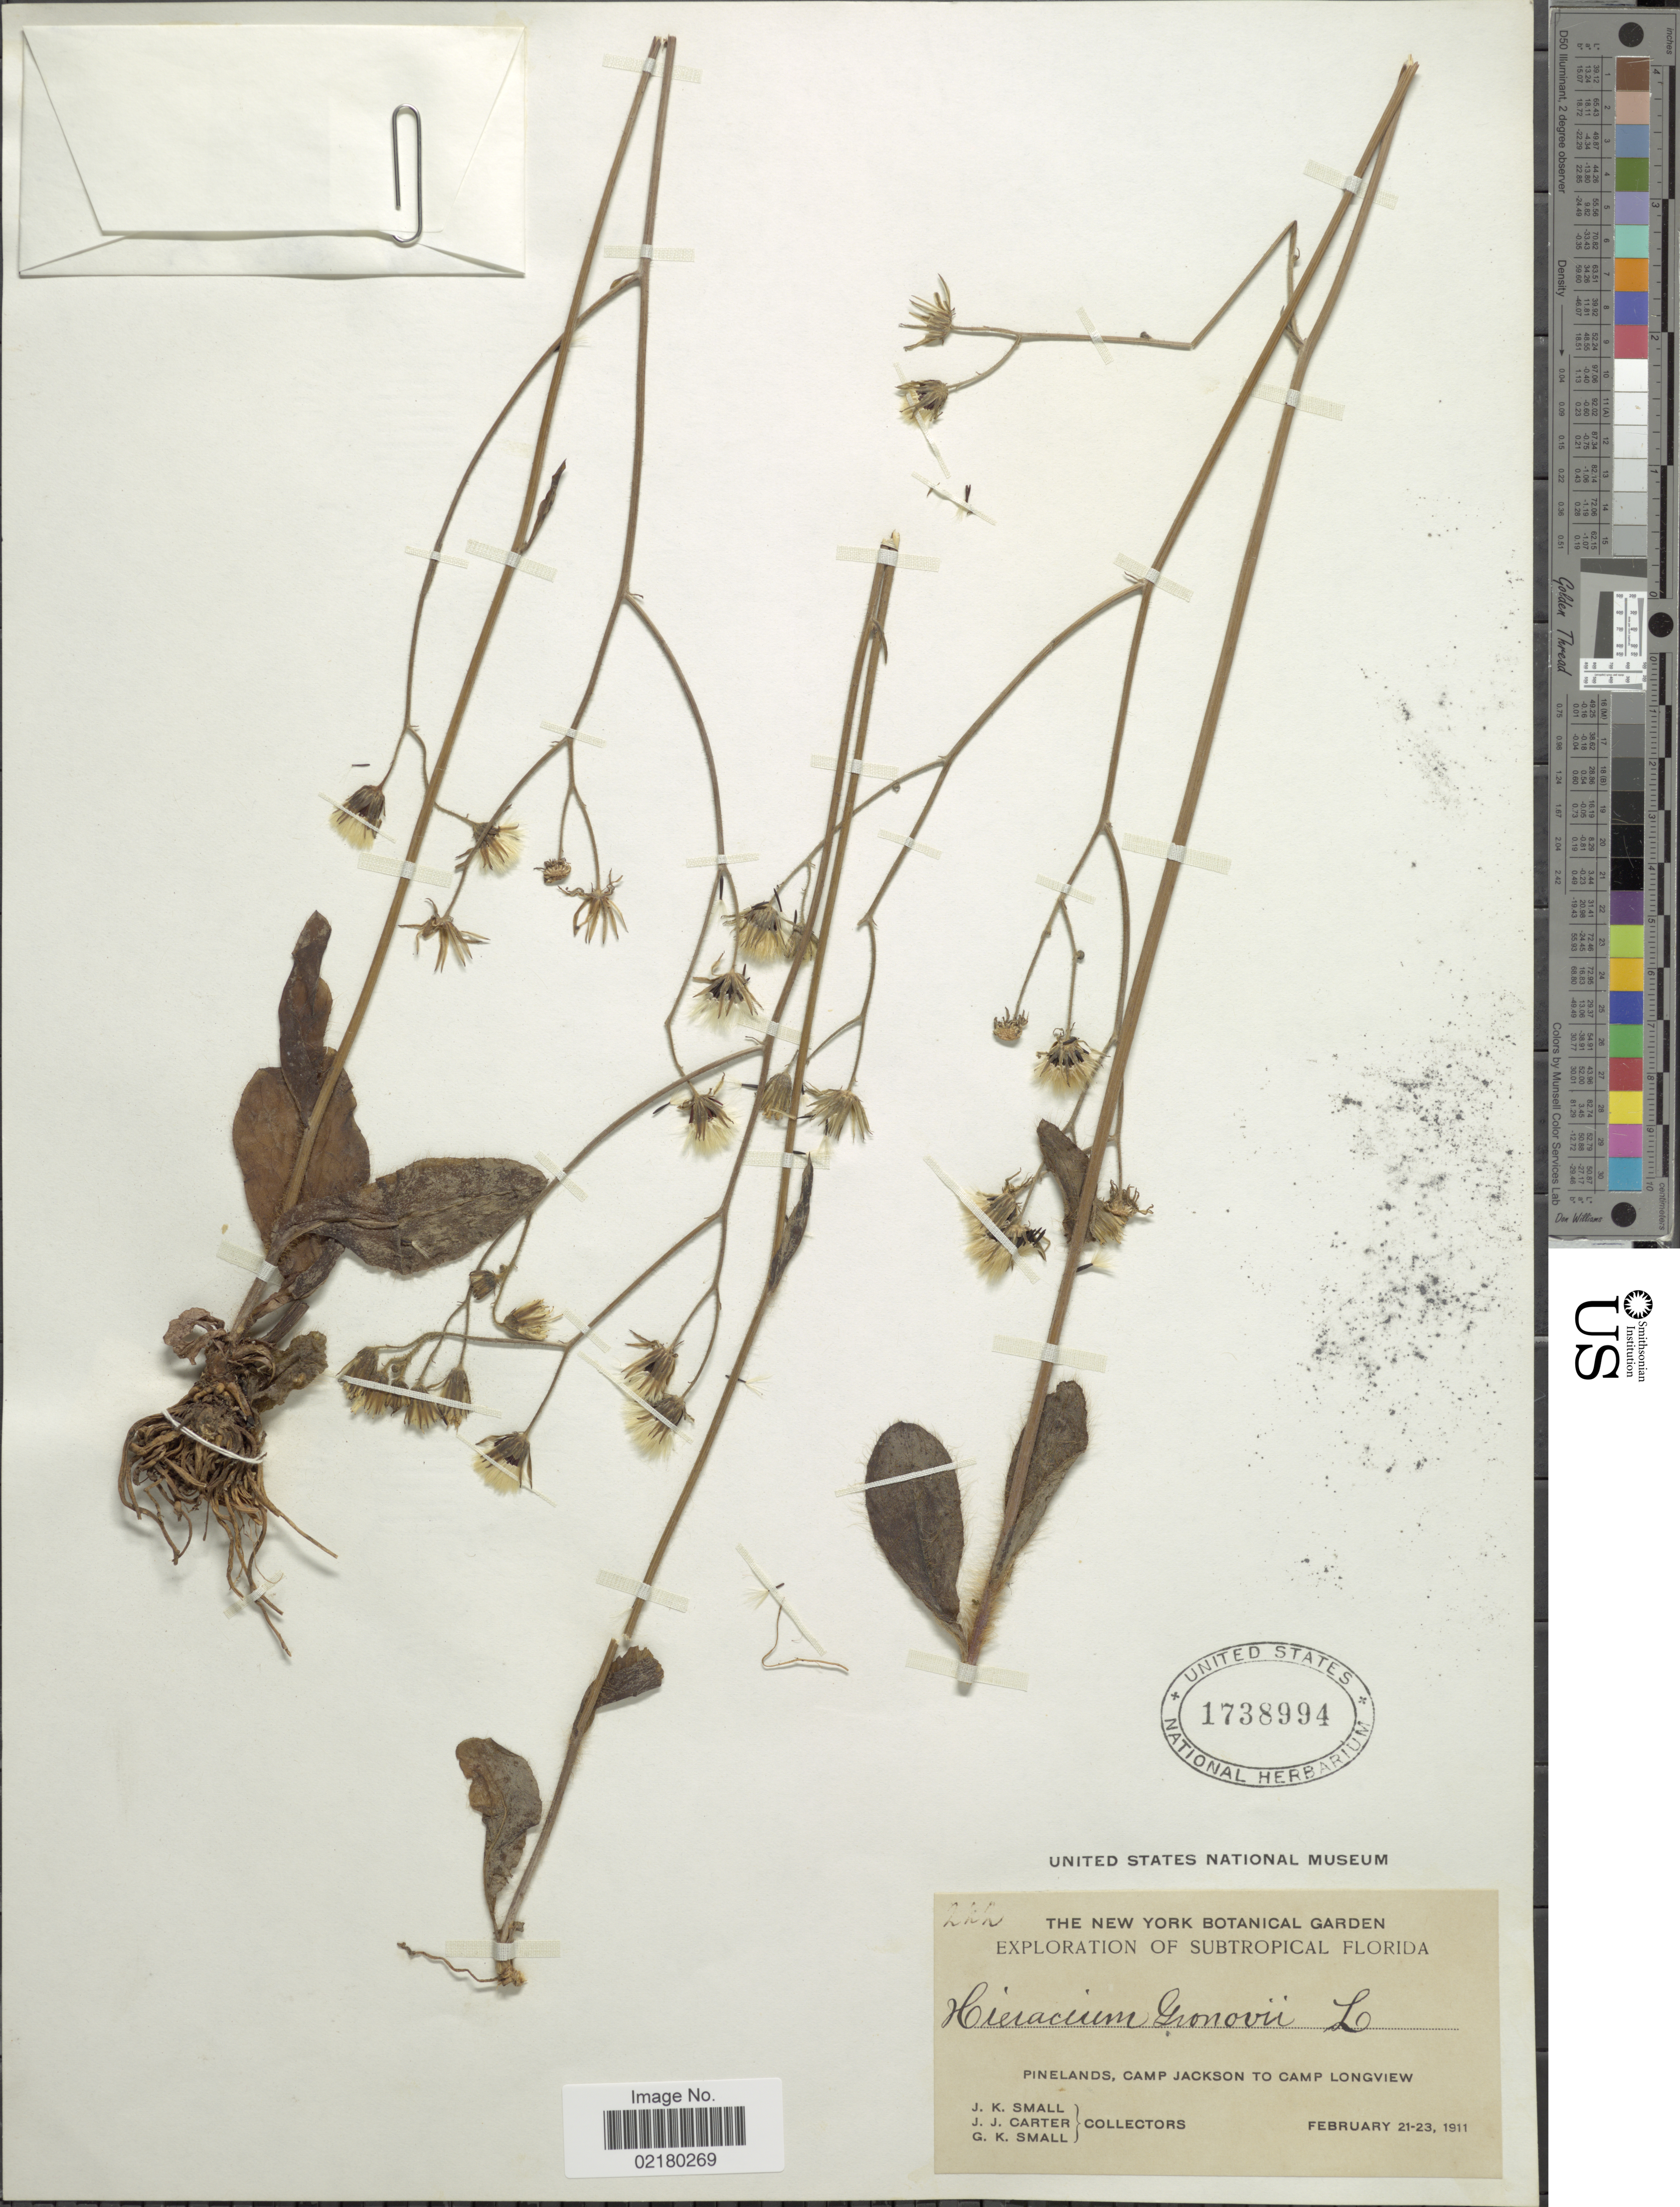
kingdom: Plantae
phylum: Tracheophyta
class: Magnoliopsida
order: Asterales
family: Asteraceae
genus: Hieracium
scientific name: Hieracium gronovii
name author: L.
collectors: J. K. Small, J. Carter & G. K. Small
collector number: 222*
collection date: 1911-02-21/1911-02-23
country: United States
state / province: Florida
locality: Pinelands, Ccamp Jackson to Camp Lonngview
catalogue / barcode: US 1738994